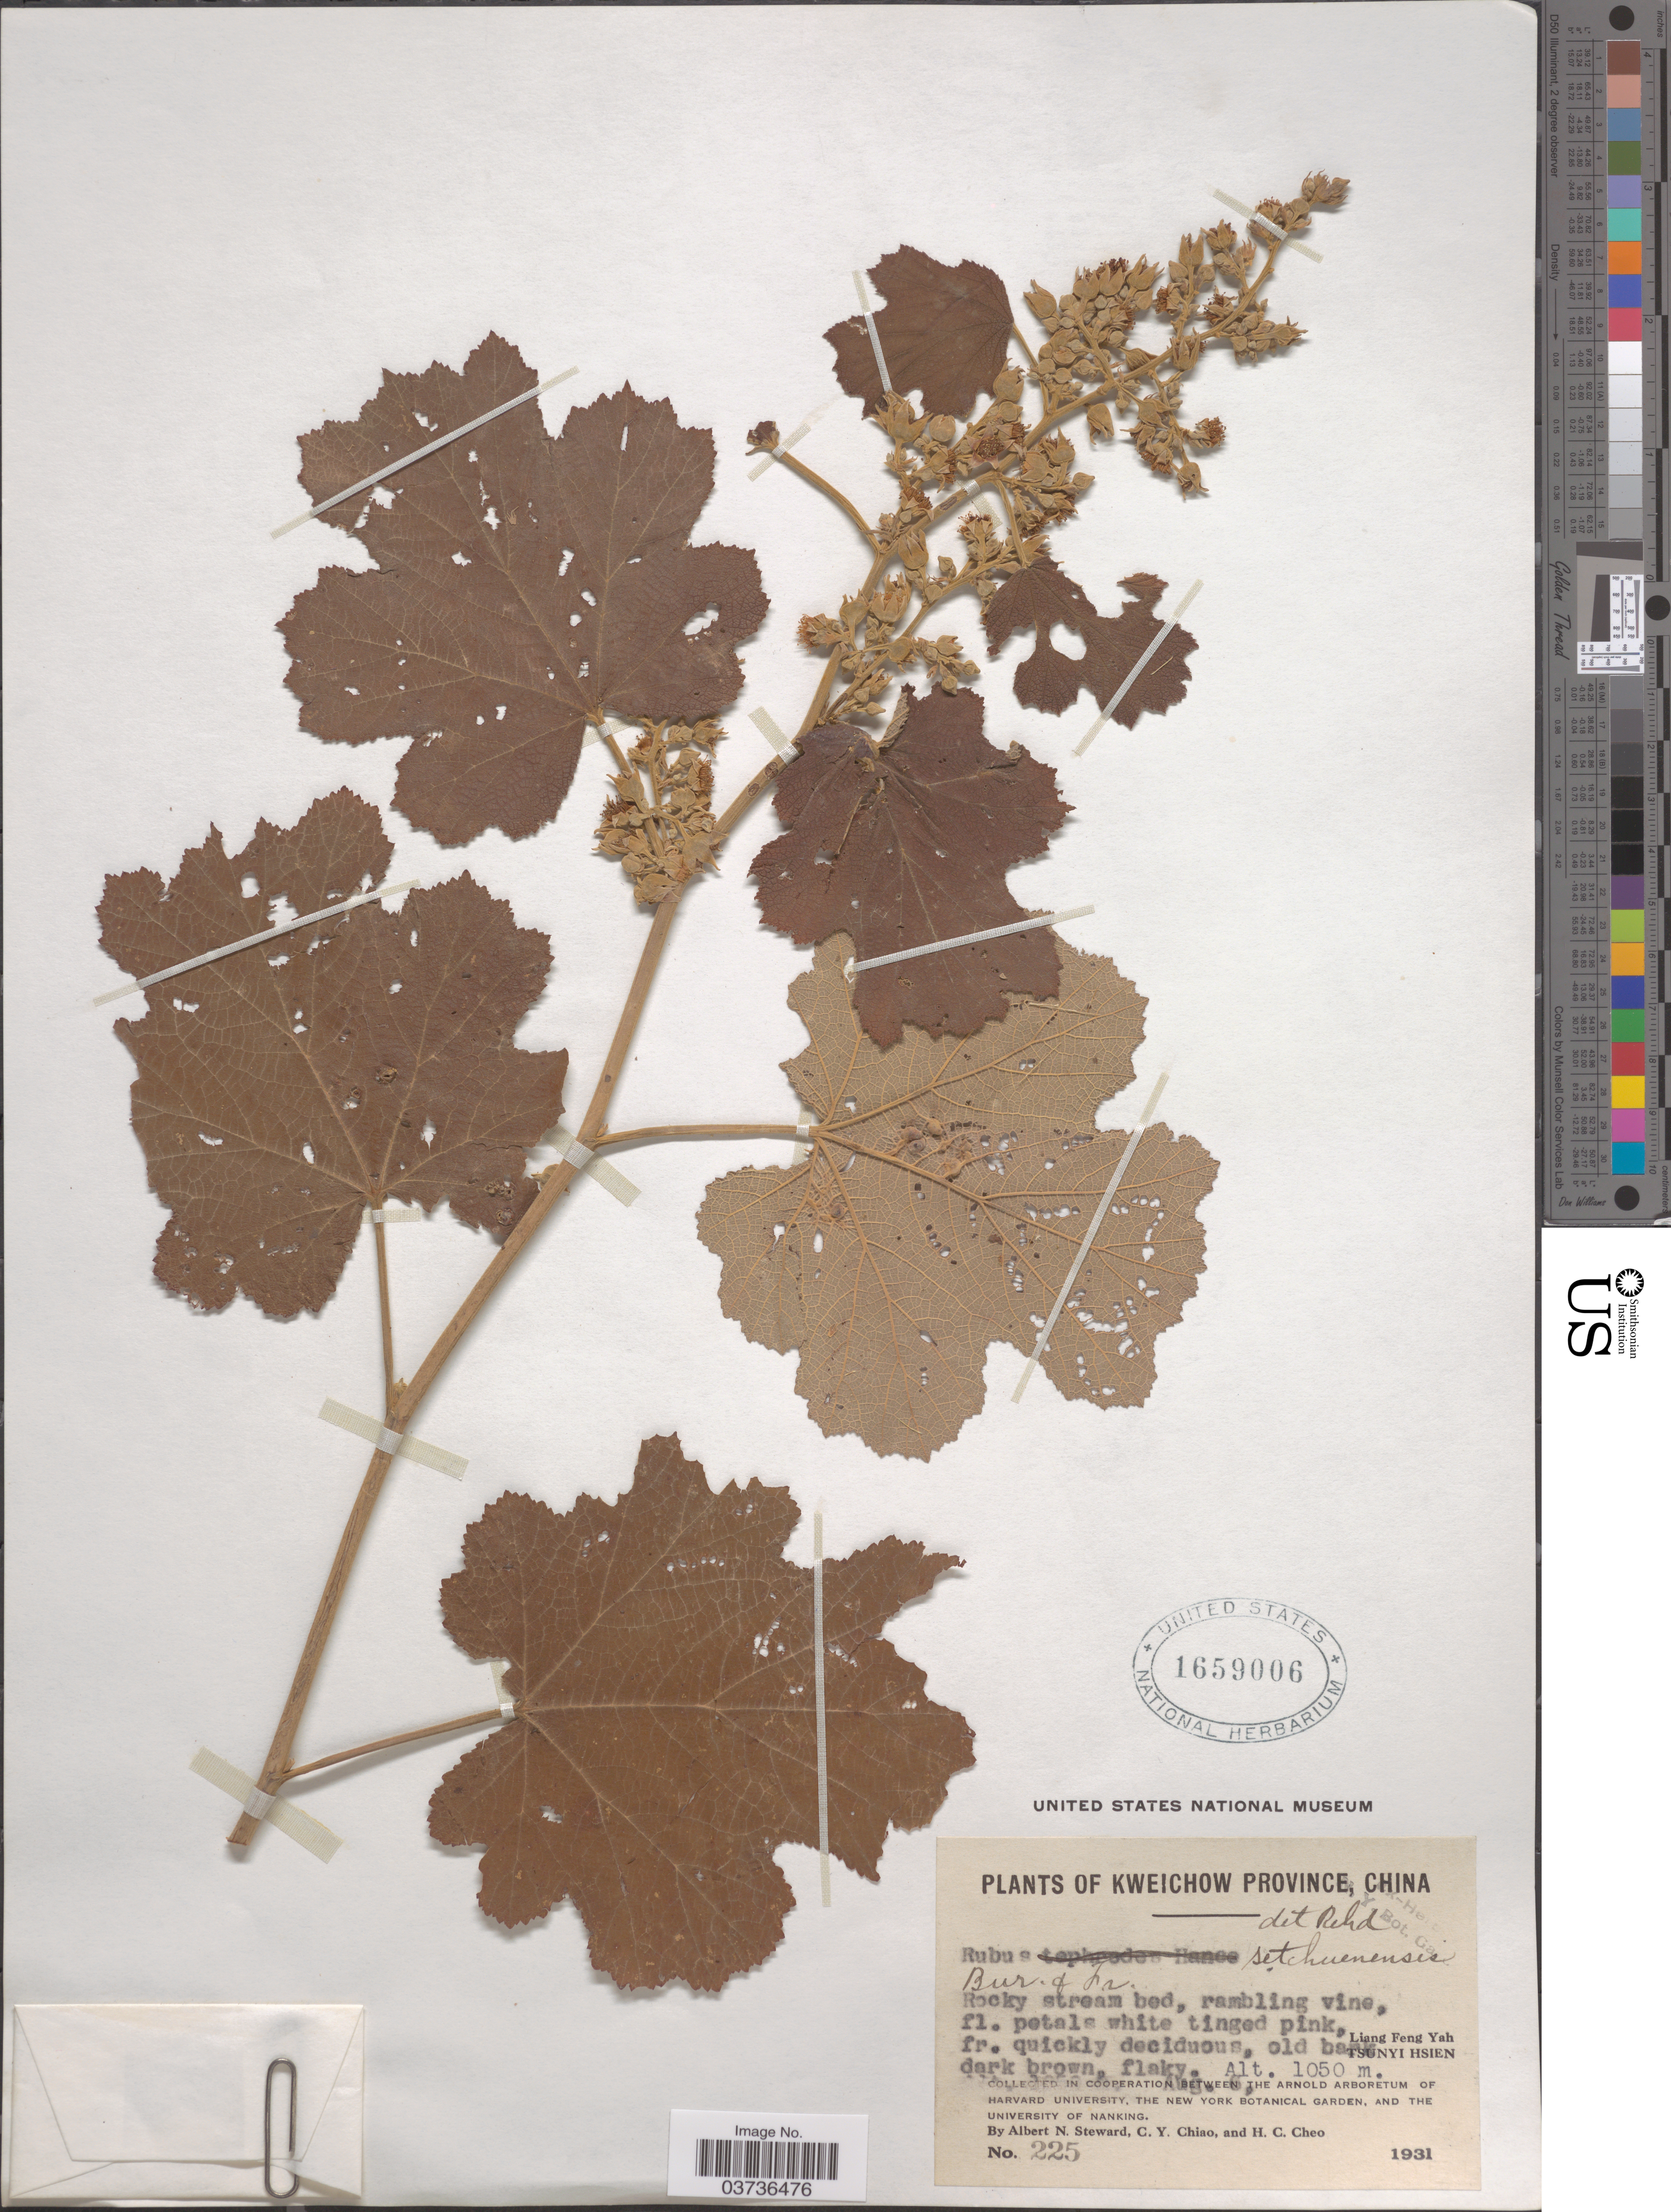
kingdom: Plantae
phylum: Tracheophyta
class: Magnoliopsida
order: Rosales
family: Rosaceae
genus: Rubus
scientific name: Rubus setchuenensis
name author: Bureau & Franch.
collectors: A. N. Steward, C. Y. Chiao & H. Cheo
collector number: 225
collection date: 1931-08-06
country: China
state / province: Guizhou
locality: Kweichow Province. Liang Feng Yah. Tsunyi Hsien.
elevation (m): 1050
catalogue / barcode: US 1659006